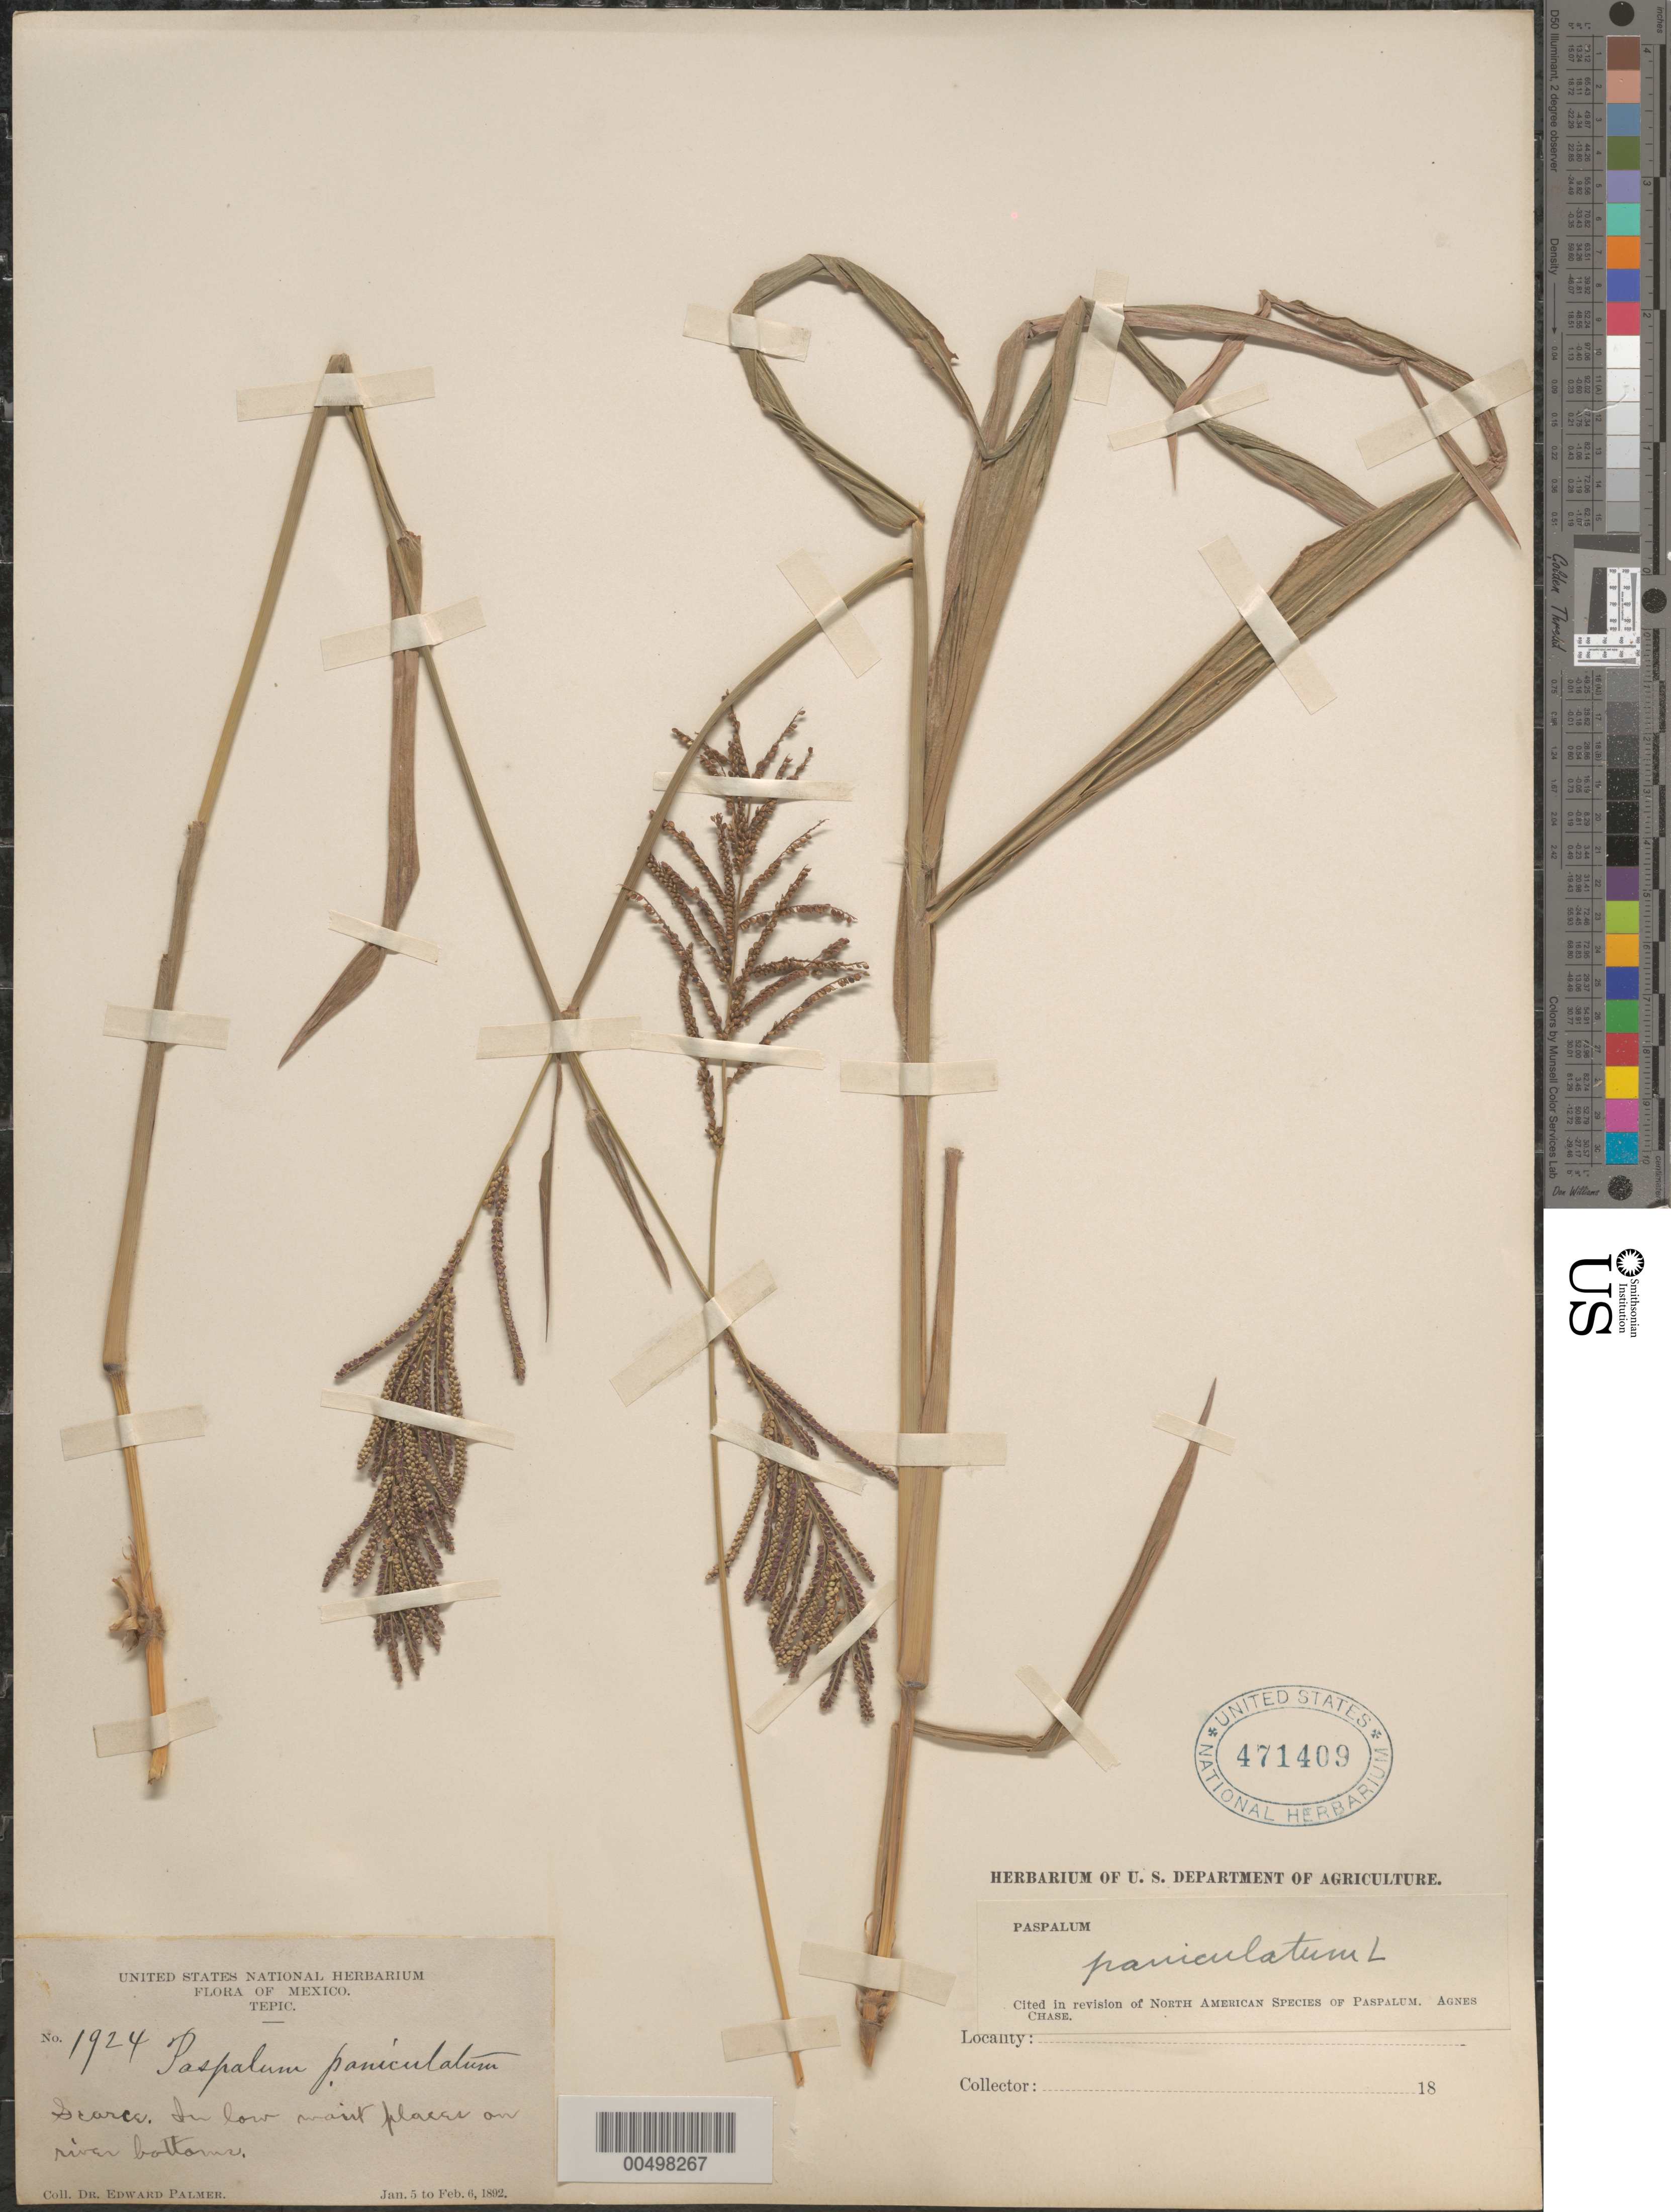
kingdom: Plantae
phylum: Tracheophyta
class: Liliopsida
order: Poales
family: Poaceae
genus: Paspalum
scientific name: Paspalum paniculatum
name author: L.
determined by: Chase, [M.] Agnes, (US)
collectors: E. Palmer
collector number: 1924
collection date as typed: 5 Jan 1892 to 6 Feb 1892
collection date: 1892-01-05/1892-02-06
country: Mexico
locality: Tepic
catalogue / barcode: US 471409